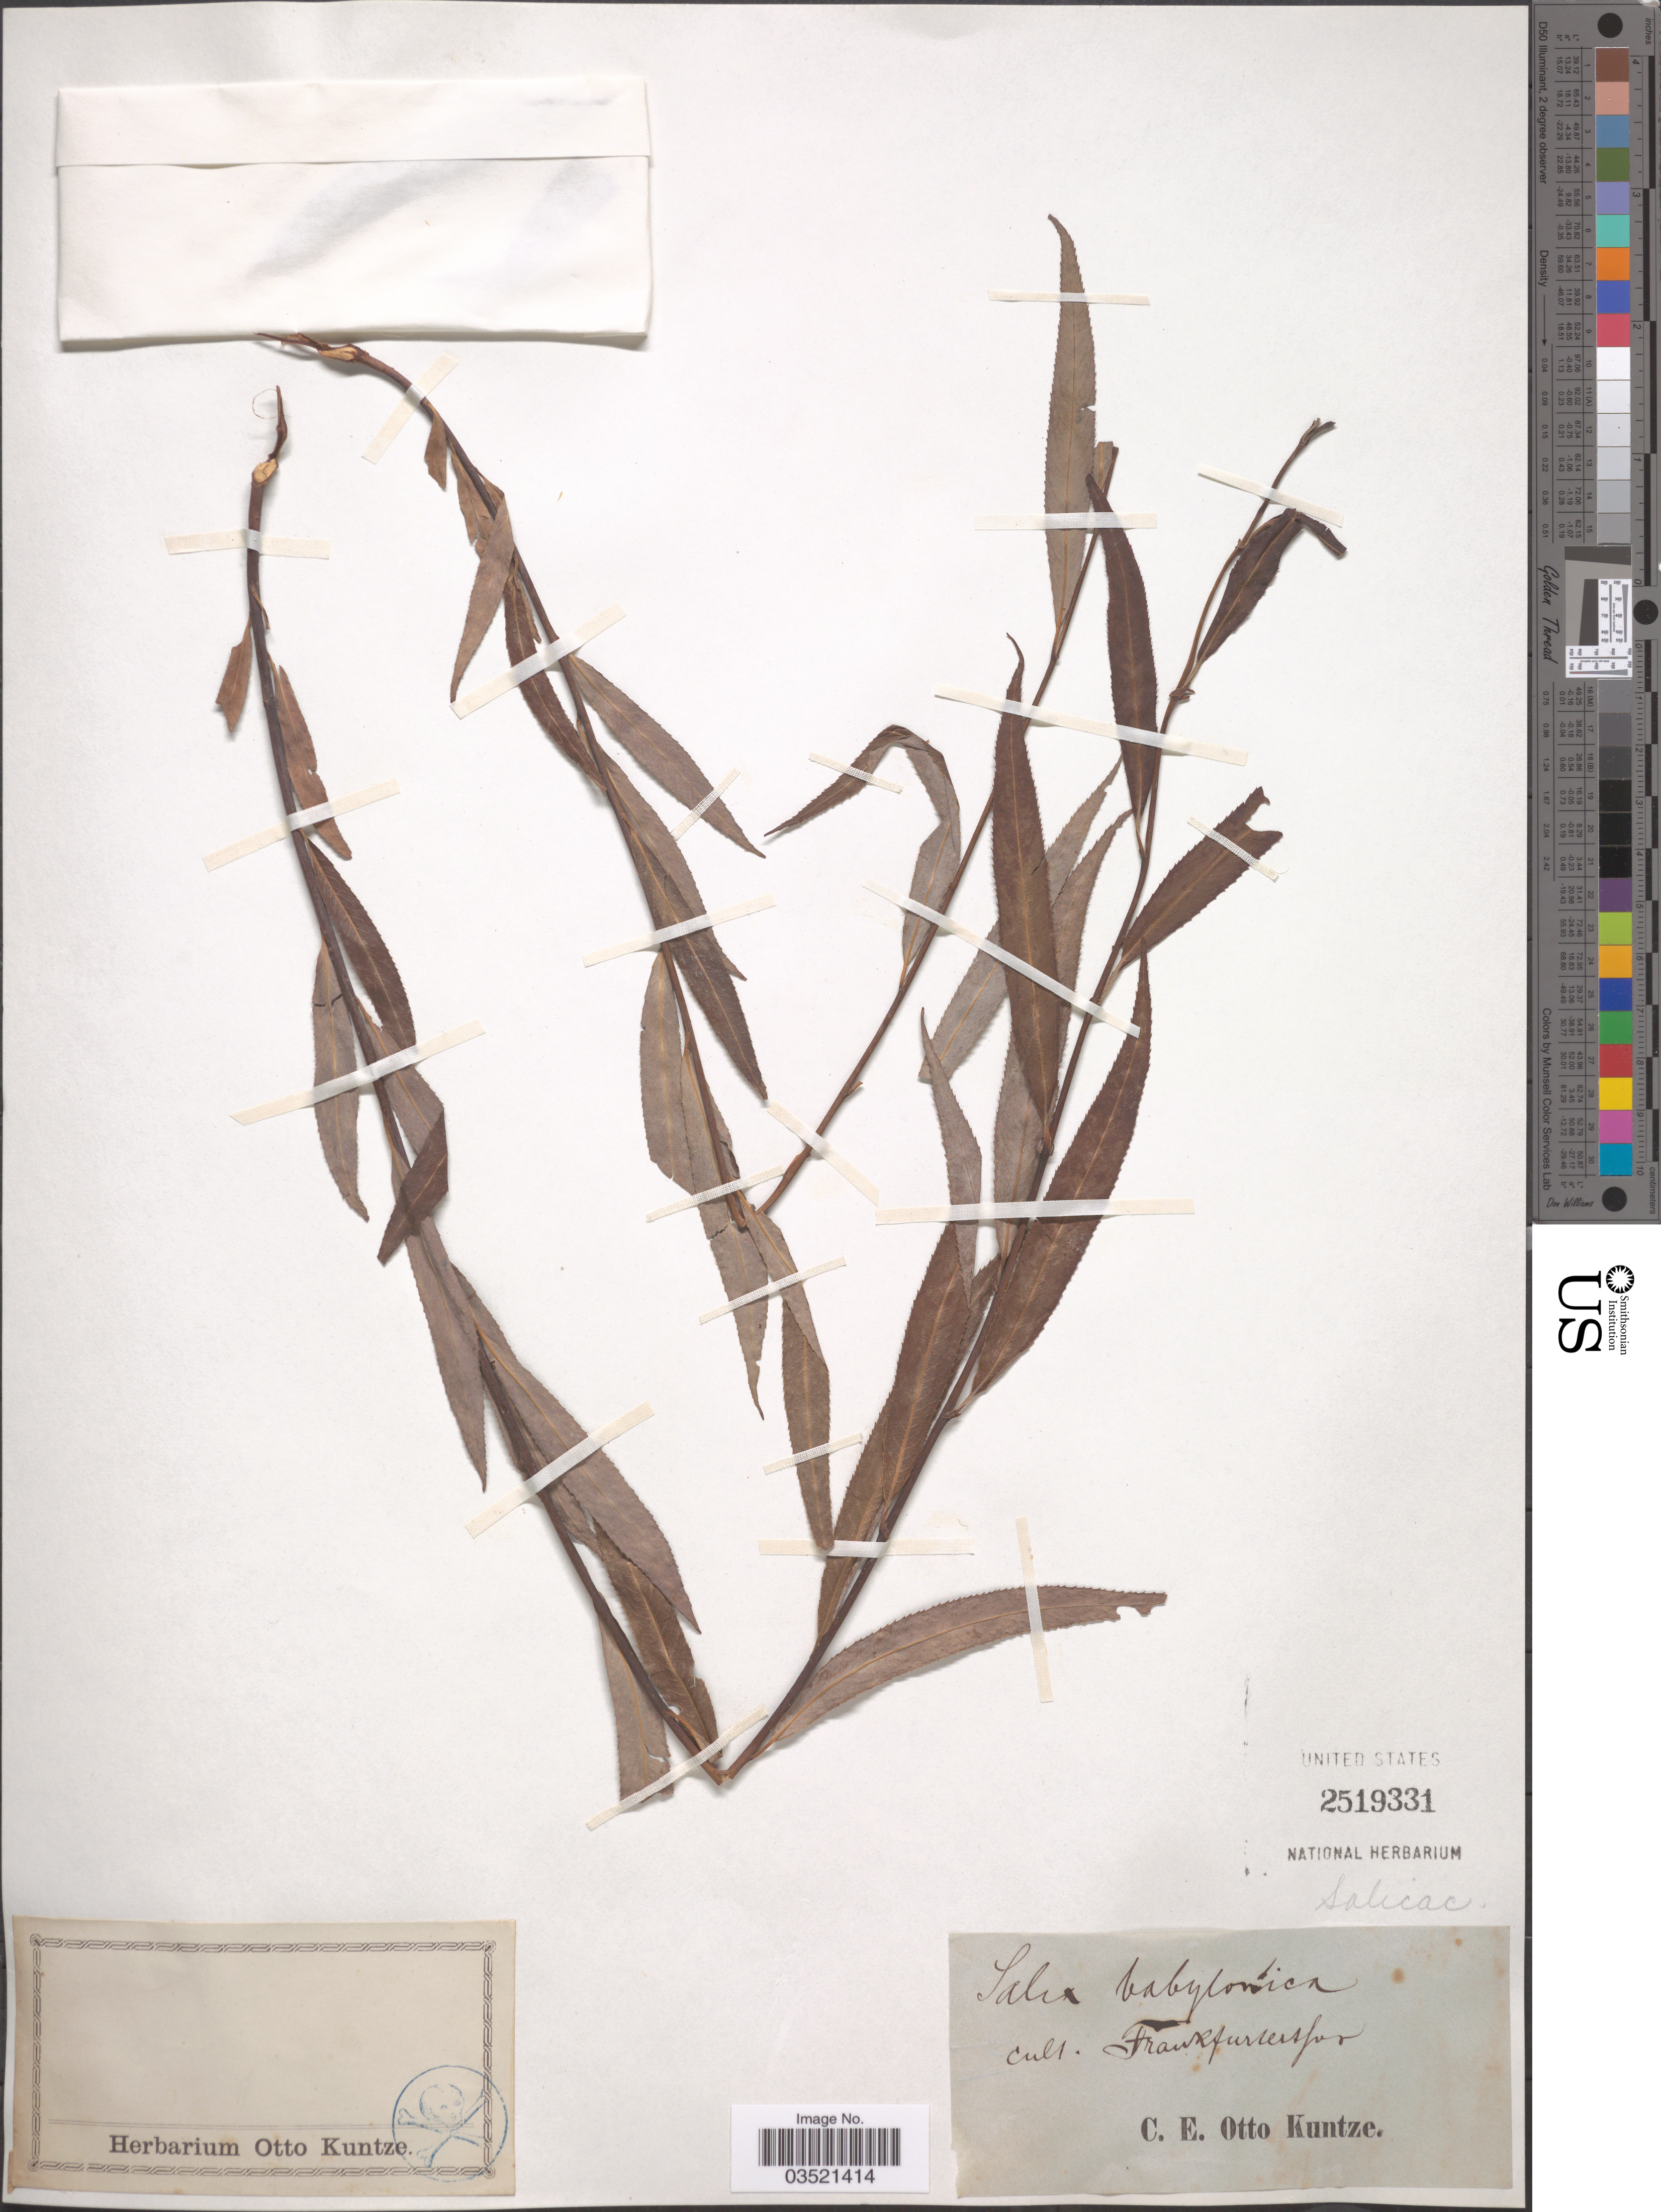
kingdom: Plantae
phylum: Tracheophyta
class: Magnoliopsida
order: Malpighiales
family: Salicaceae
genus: Salix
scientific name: Salix babylonica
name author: L.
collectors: C.E.O. Kuntze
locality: Frankfurtersfov [interpreted].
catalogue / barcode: US 2519331